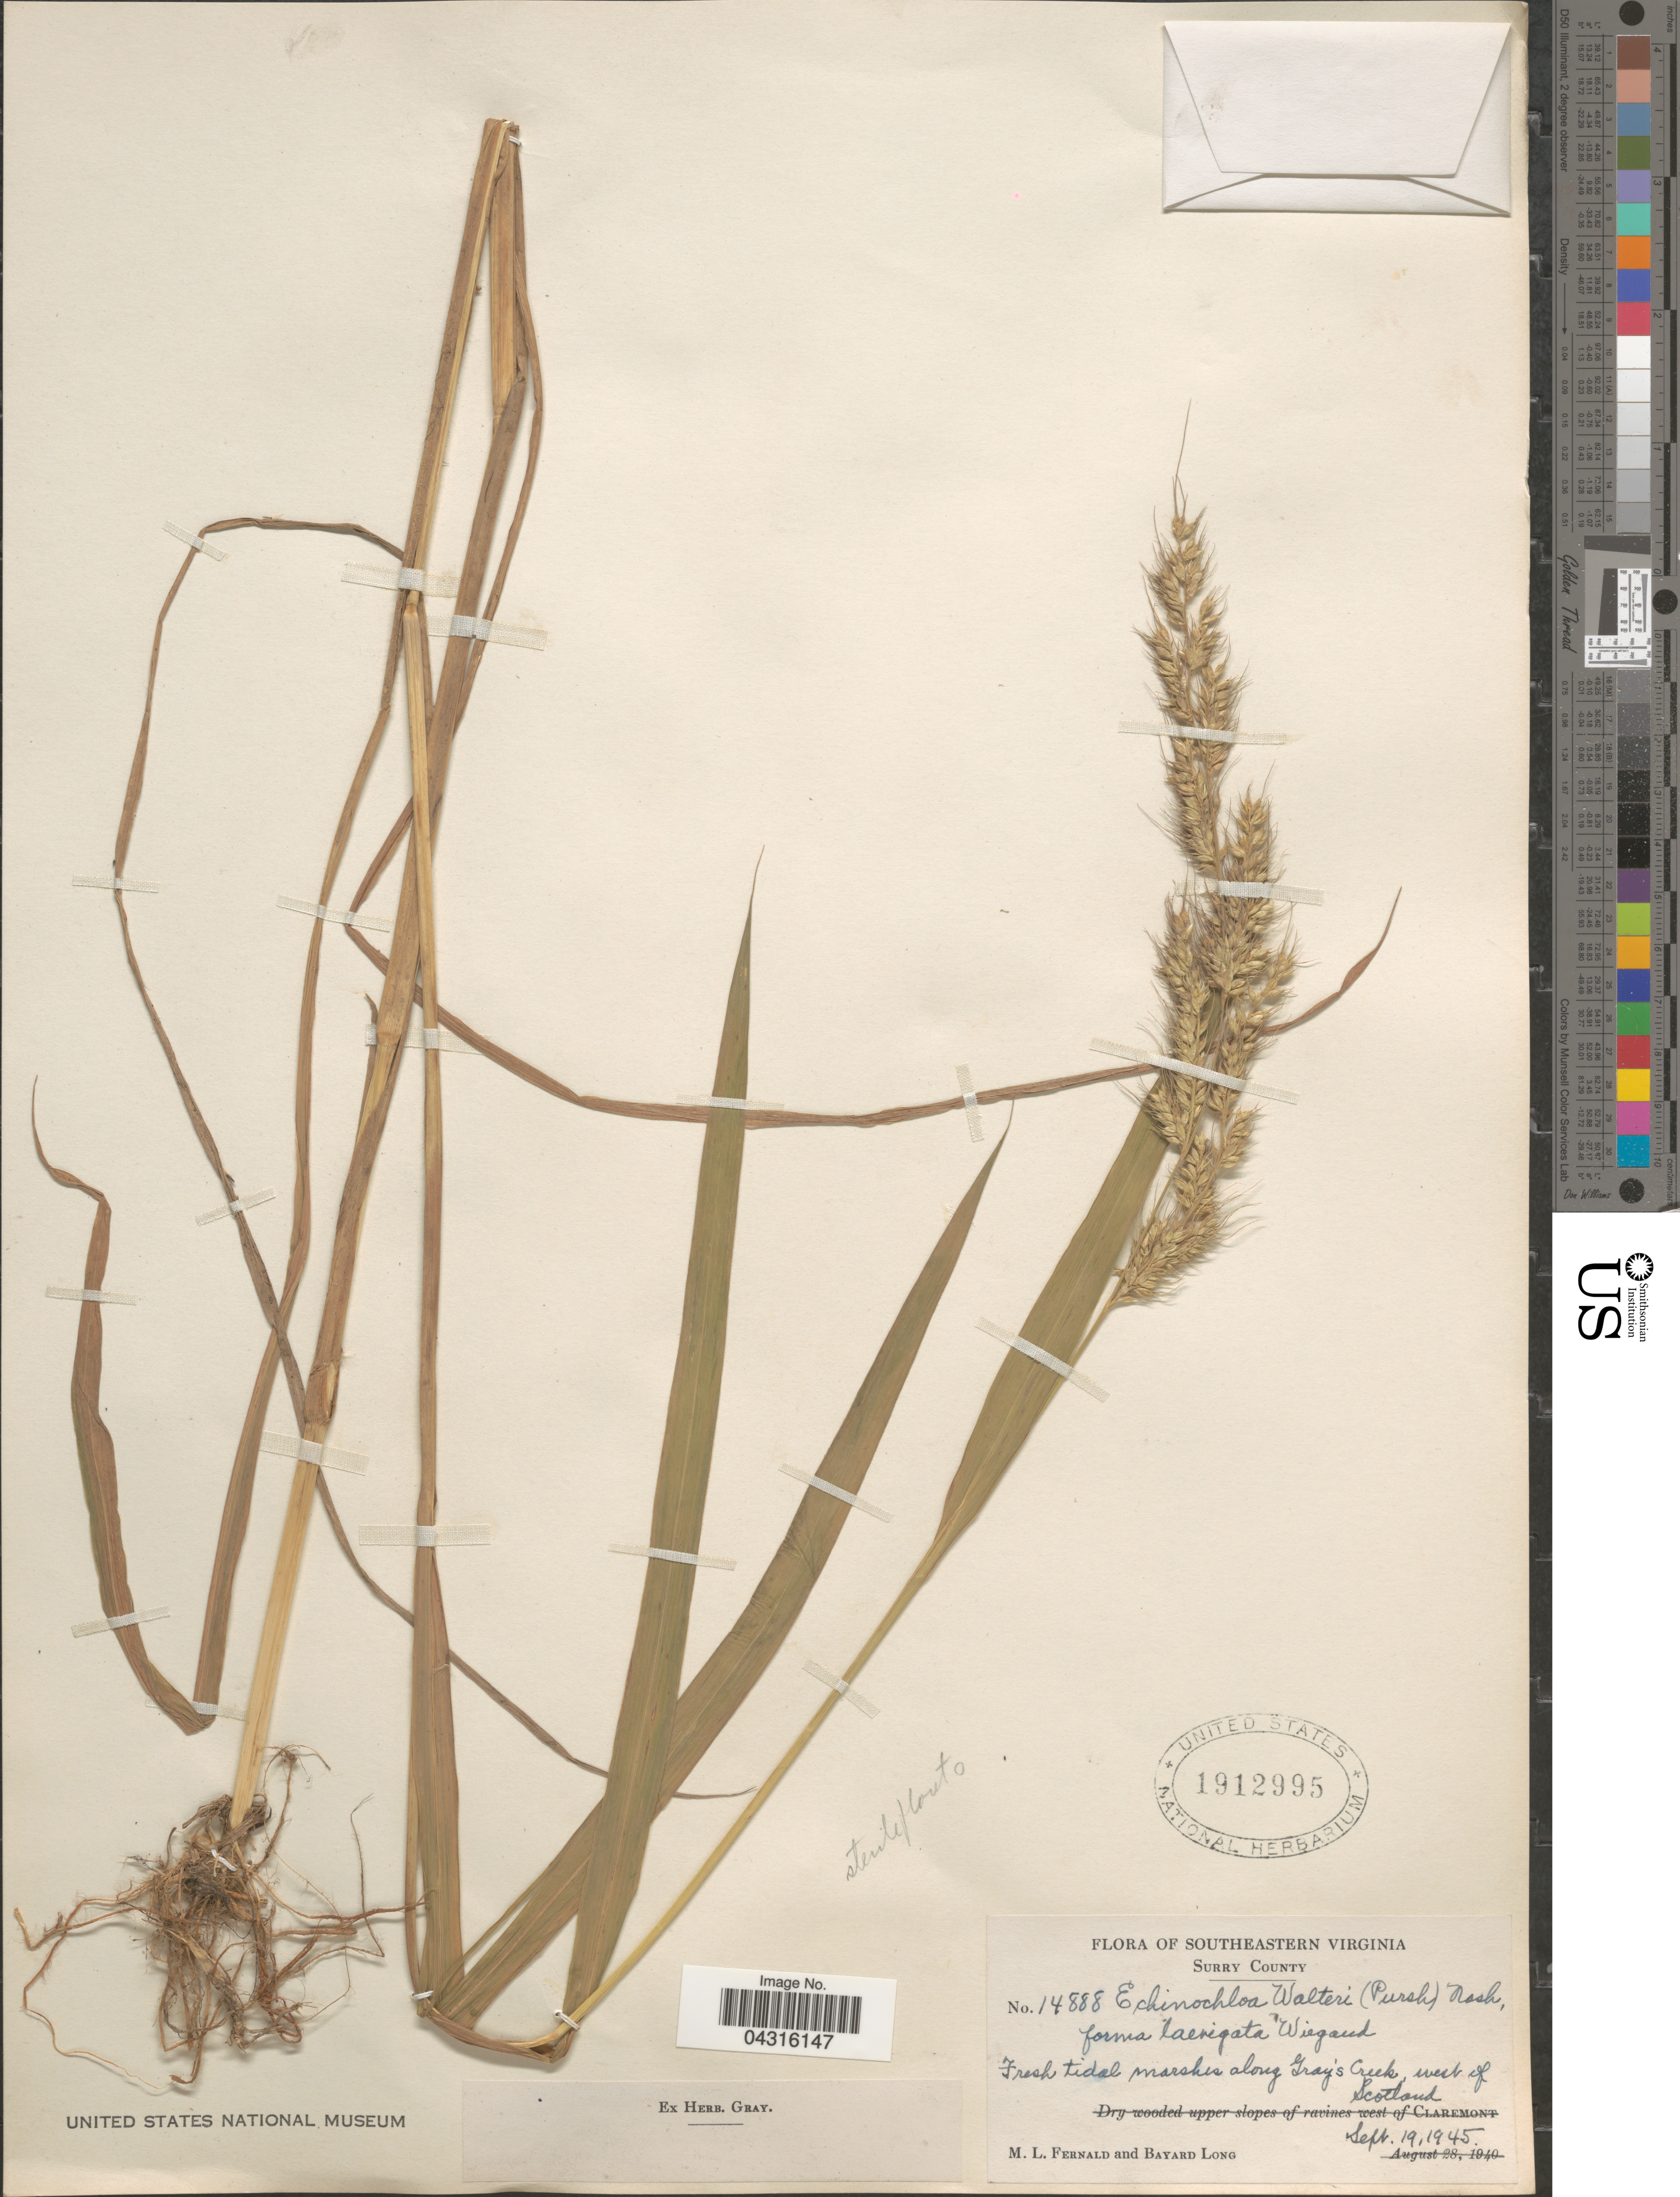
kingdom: Plantae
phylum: Tracheophyta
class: Liliopsida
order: Poales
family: Poaceae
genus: Echinochloa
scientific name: Echinochloa walteri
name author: (Pursh) A. Heller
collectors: M. L. Fernald & B. Long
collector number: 14888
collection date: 1945-09-19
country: United States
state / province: Virginia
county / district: Surry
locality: Southeastern Virginia. Surry County. Fres tidal marshes along Gray's Creek, west of Scotland.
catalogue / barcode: US 1912995